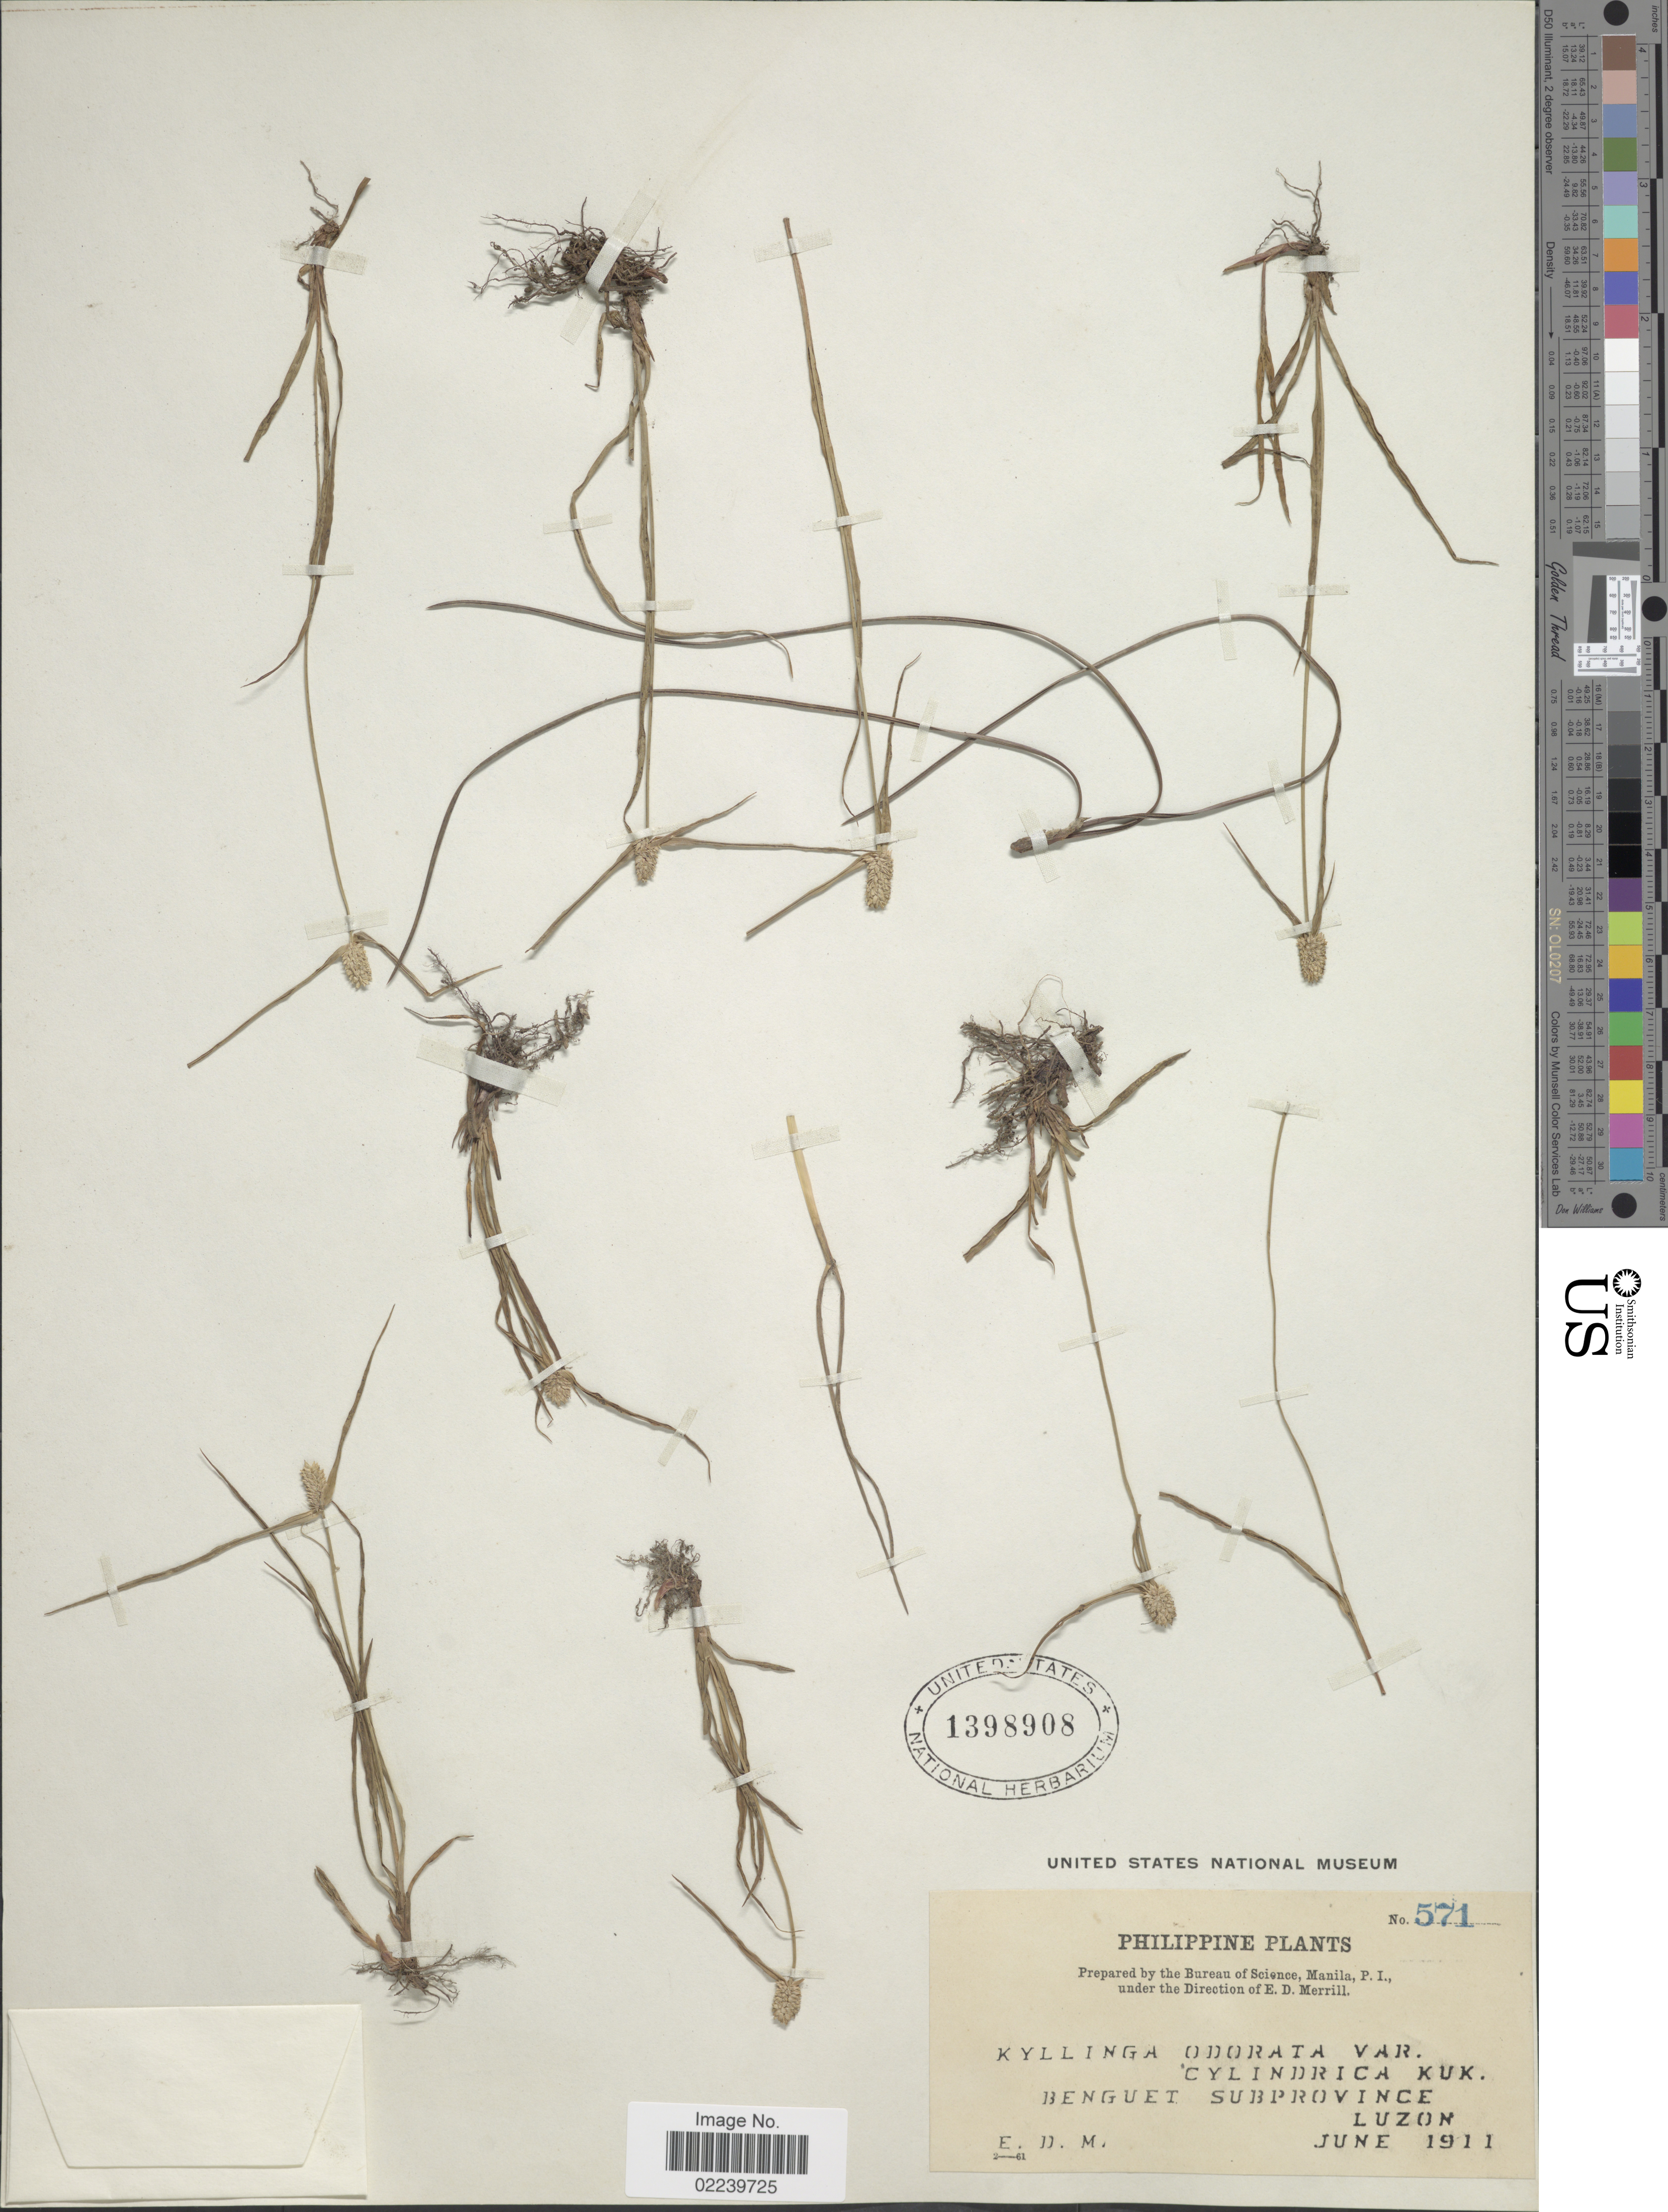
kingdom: Plantae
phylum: Tracheophyta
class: Liliopsida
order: Poales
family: Cyperaceae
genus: Cyperus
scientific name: Cyperus sesquiflorus subsp. cylindricus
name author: (Nees) T. Koyama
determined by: Strong, M. T., (US), Smithsonian Institution - National Museum of Natural History (UNITED STATES)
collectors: E. D. Merrill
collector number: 571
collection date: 1911-06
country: Philippines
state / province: Cordillera (Administrative Region)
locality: Benguet Subprovince, Luzon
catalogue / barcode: US 1398908